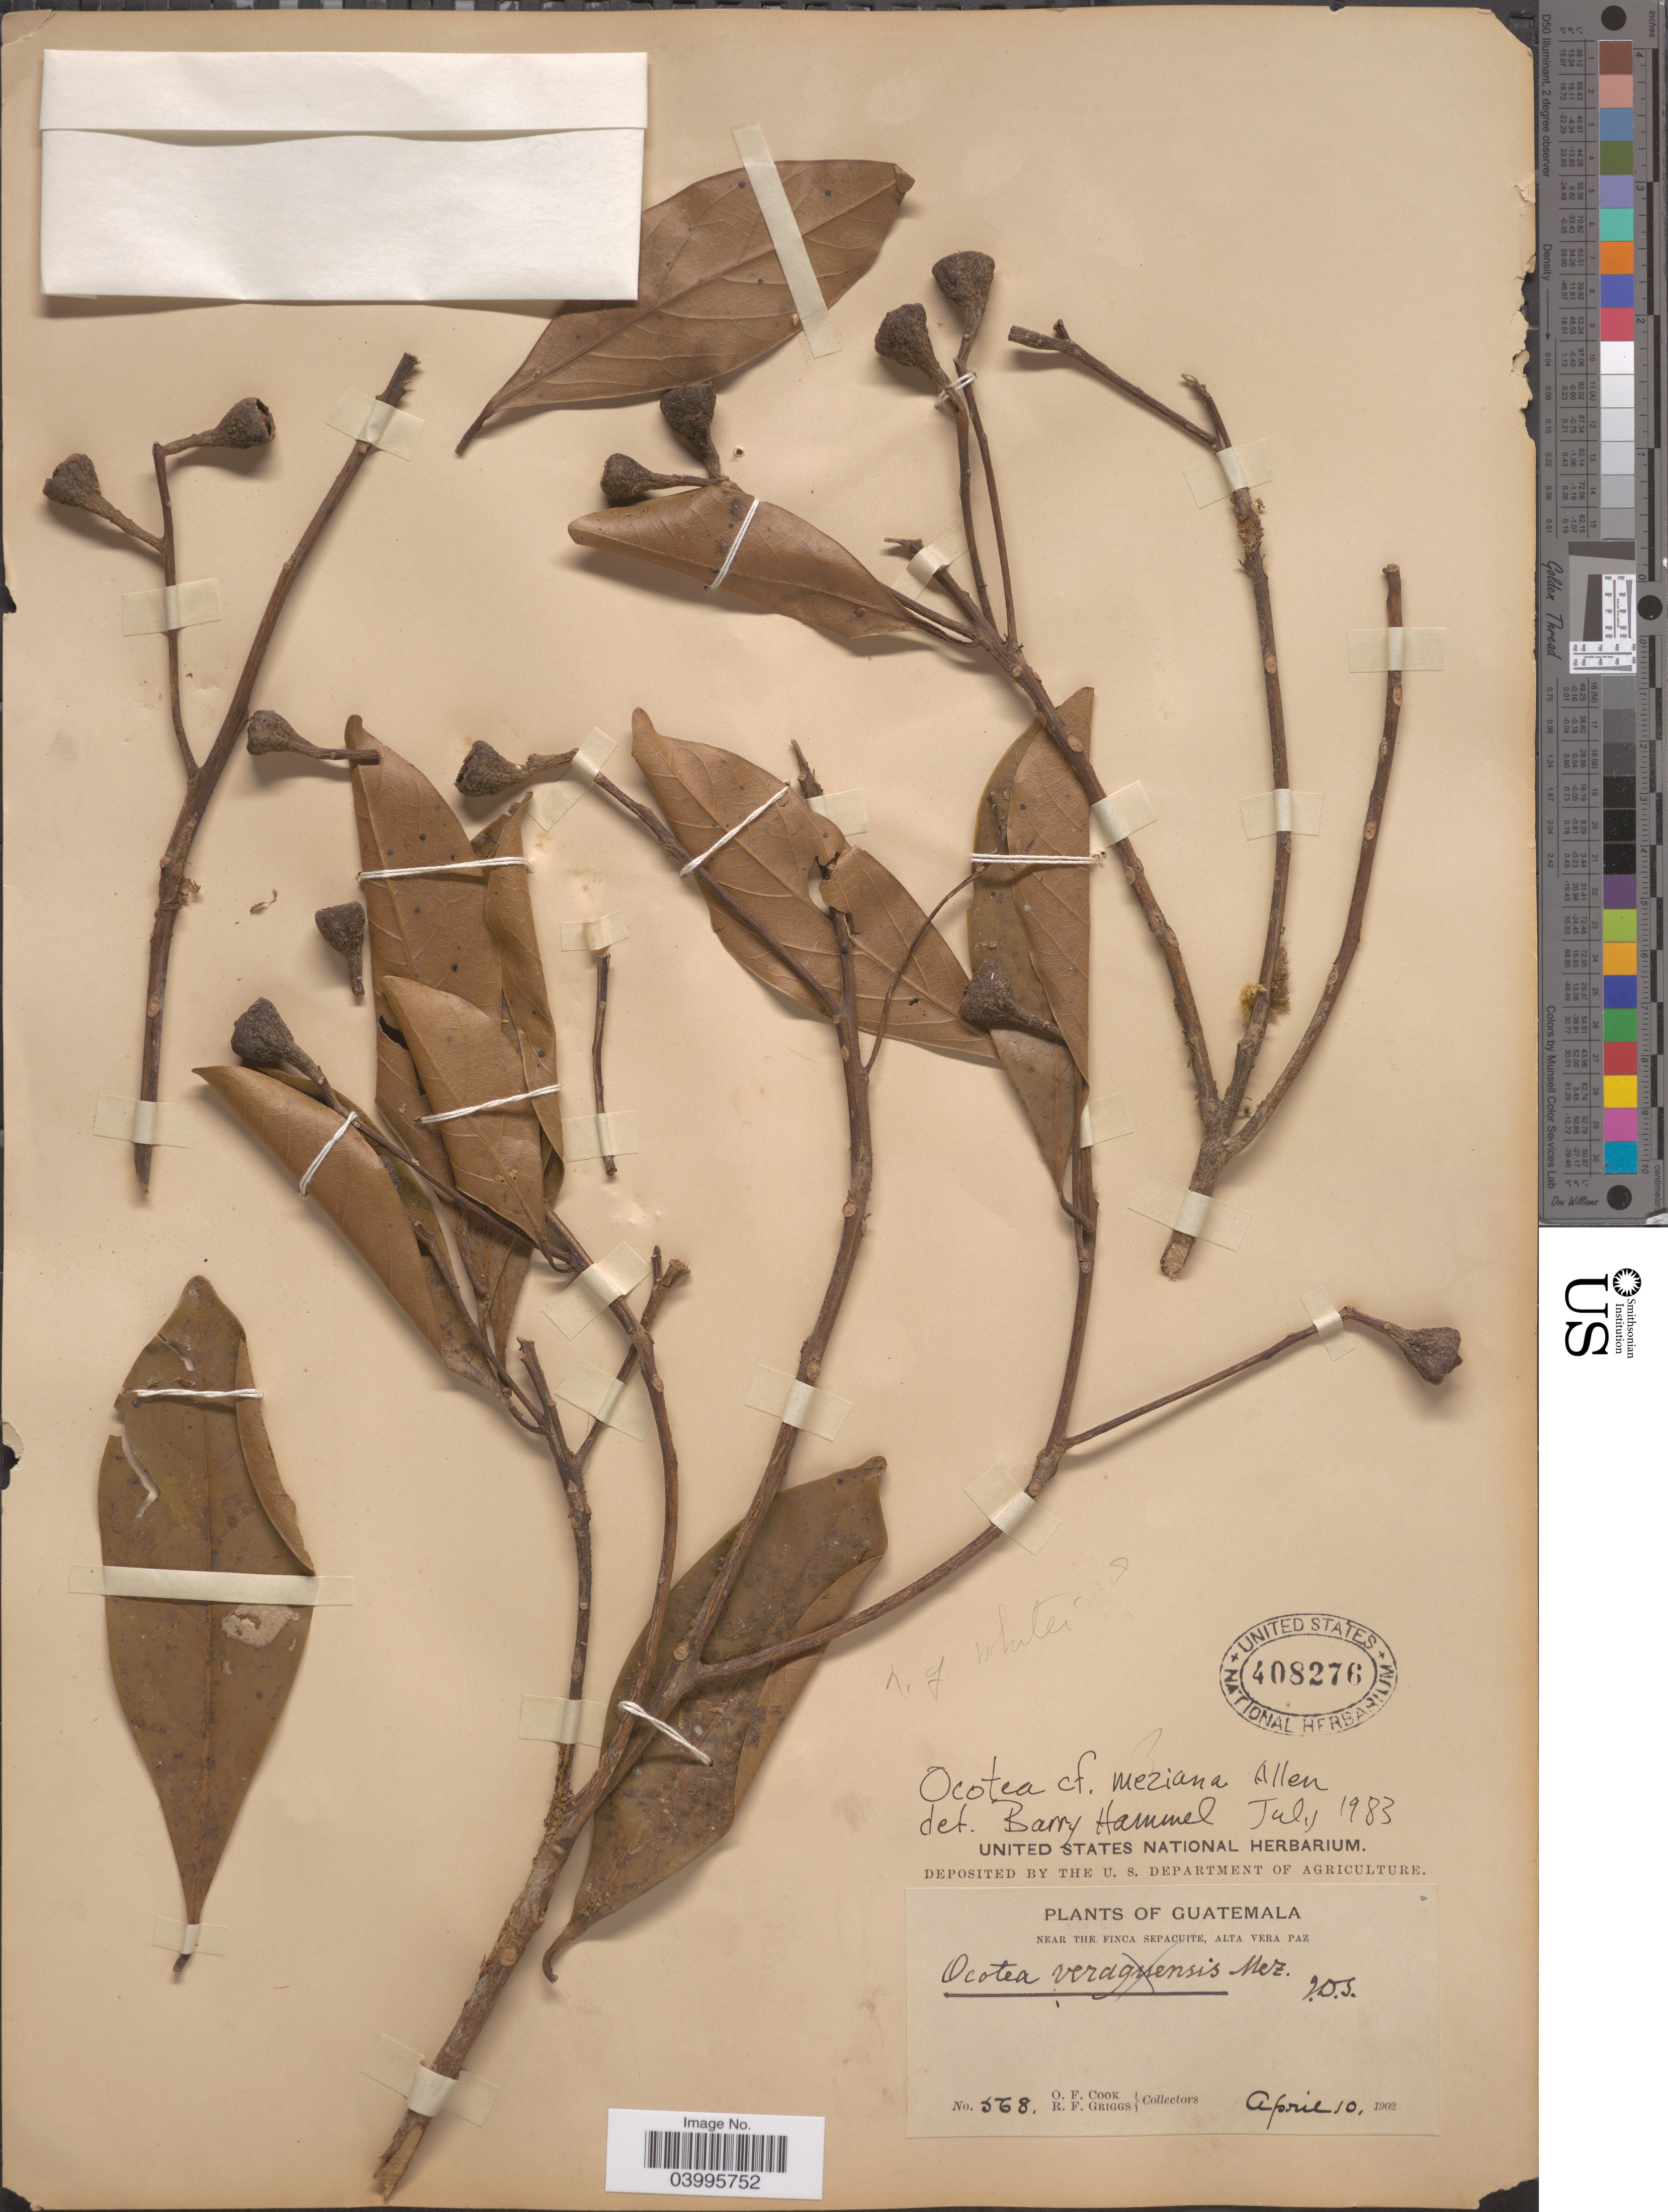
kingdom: Plantae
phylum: Tracheophyta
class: Magnoliopsida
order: Laurales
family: Lauraceae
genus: Ocotea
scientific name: Ocotea meziana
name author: C.K. Allen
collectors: O. F. Cook & R. F. Griggs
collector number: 568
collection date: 1902-04-10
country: Guatemala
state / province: Alta Verapaz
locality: Near the Finca Sepacuite, Alta Vera Paz.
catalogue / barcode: US 408276